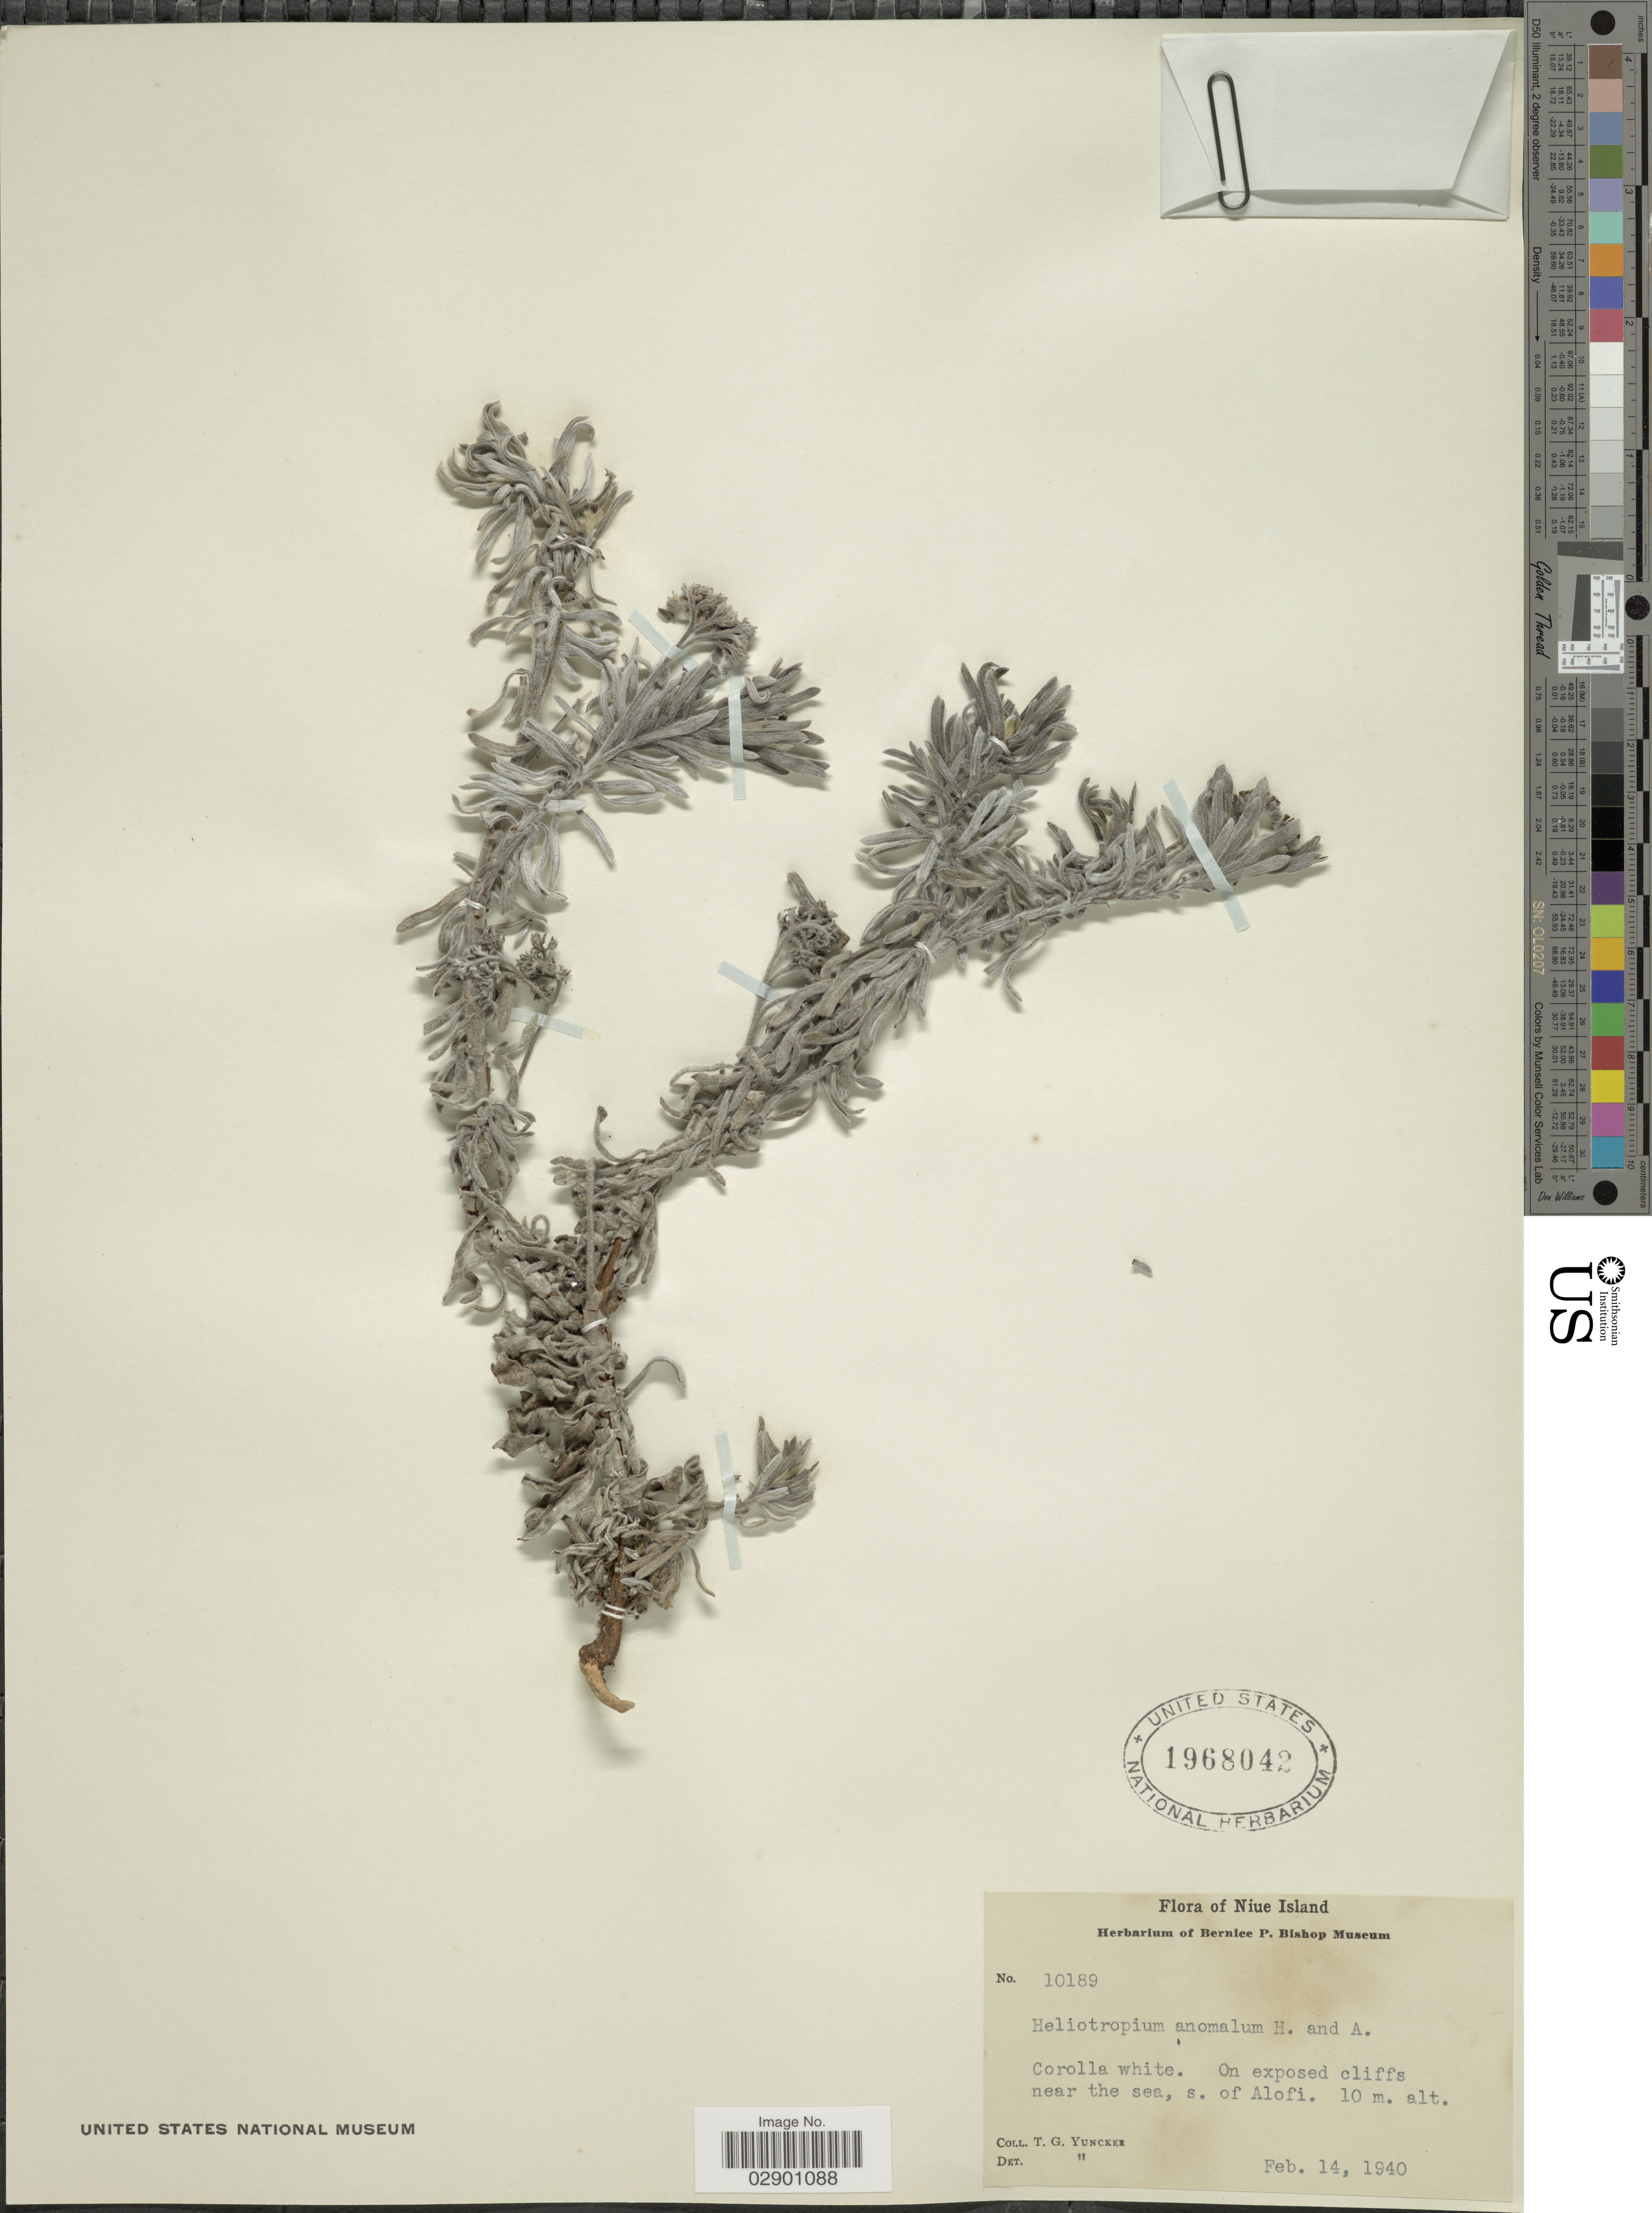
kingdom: Plantae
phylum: Tracheophyta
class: Magnoliopsida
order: Boraginales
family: Heliotropiaceae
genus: Heliotropium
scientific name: Heliotropium anomalum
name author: Hook. & Arn.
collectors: T. G. Yuncker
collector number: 10189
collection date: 1940-02-14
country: Niue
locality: Niue Island. On exposed cliffs near the sea, s. of Alofi.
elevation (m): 10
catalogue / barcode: US 1968042